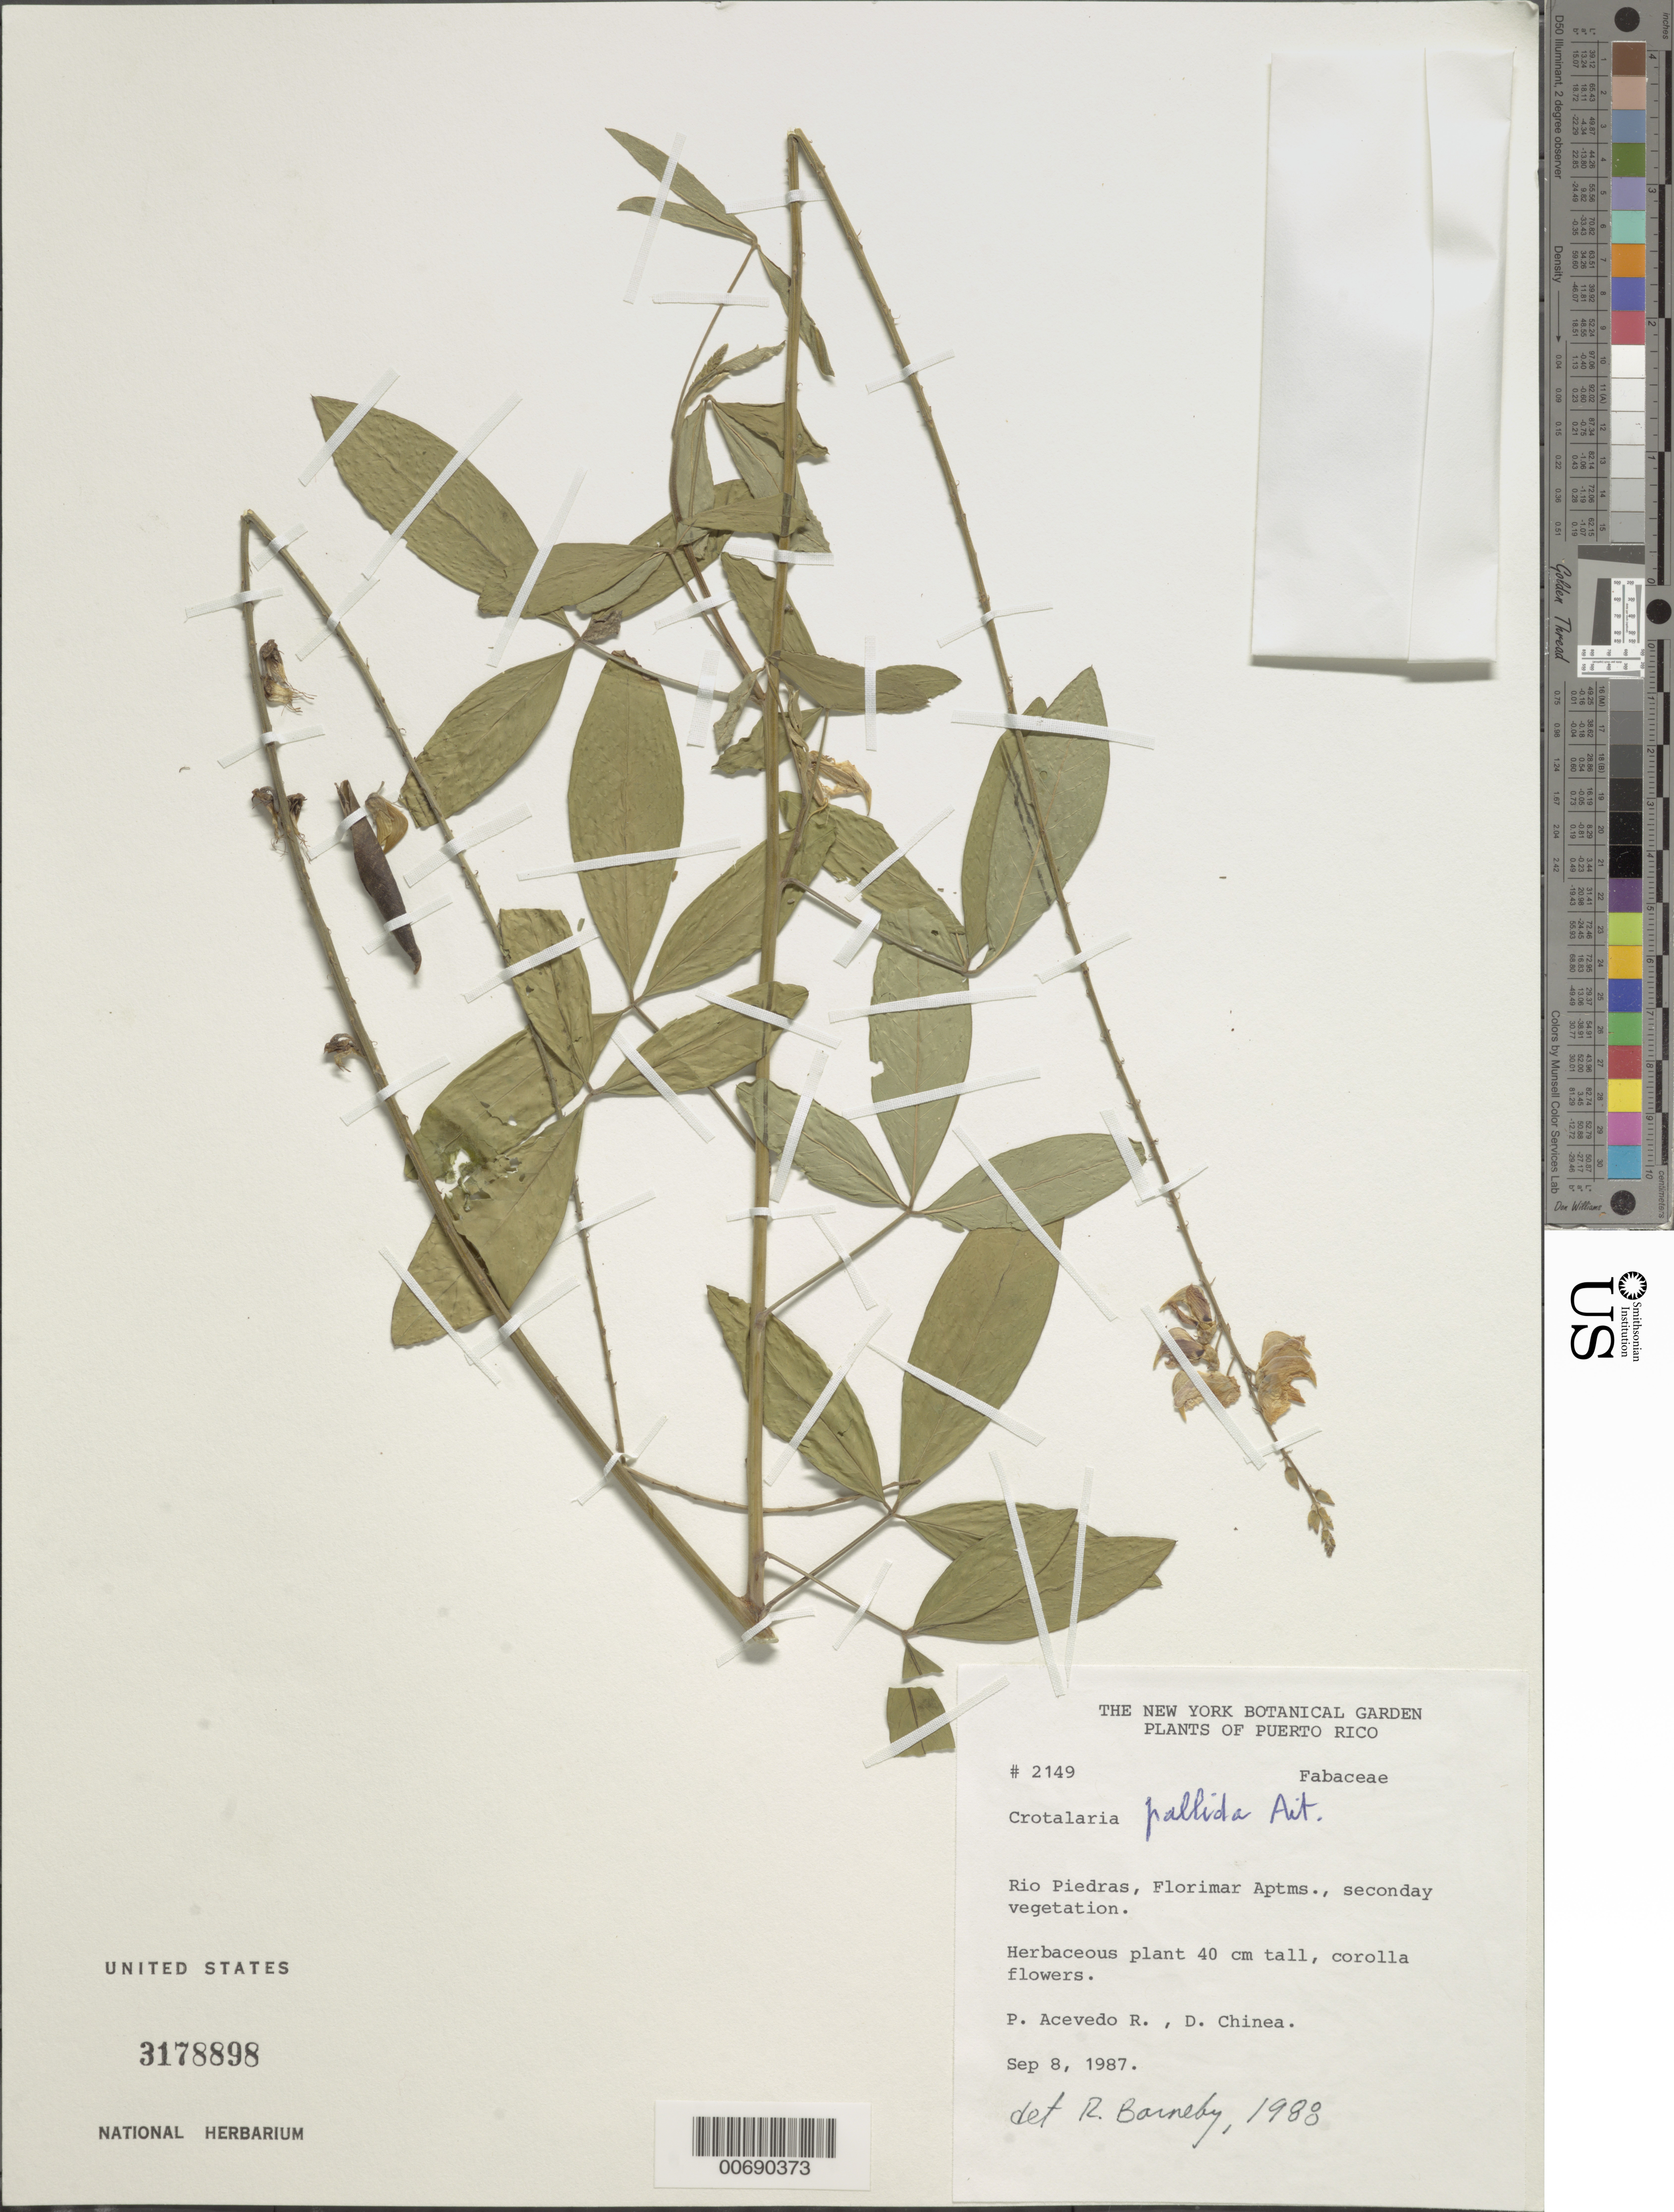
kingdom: Plantae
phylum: Tracheophyta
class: Magnoliopsida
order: Fabales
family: Fabaceae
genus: Crotalaria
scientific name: Crotalaria pallida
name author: Aiton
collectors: P. Acevedo-Rodr. & D. Chinea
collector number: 2149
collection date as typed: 10 Sep 1987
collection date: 1987-09-10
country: Puerto Rico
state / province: San Juan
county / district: Río Piedras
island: Puerto Rico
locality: Río Piedras; close to Florimar Apt.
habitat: Secondary vegetation.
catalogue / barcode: US 3178898